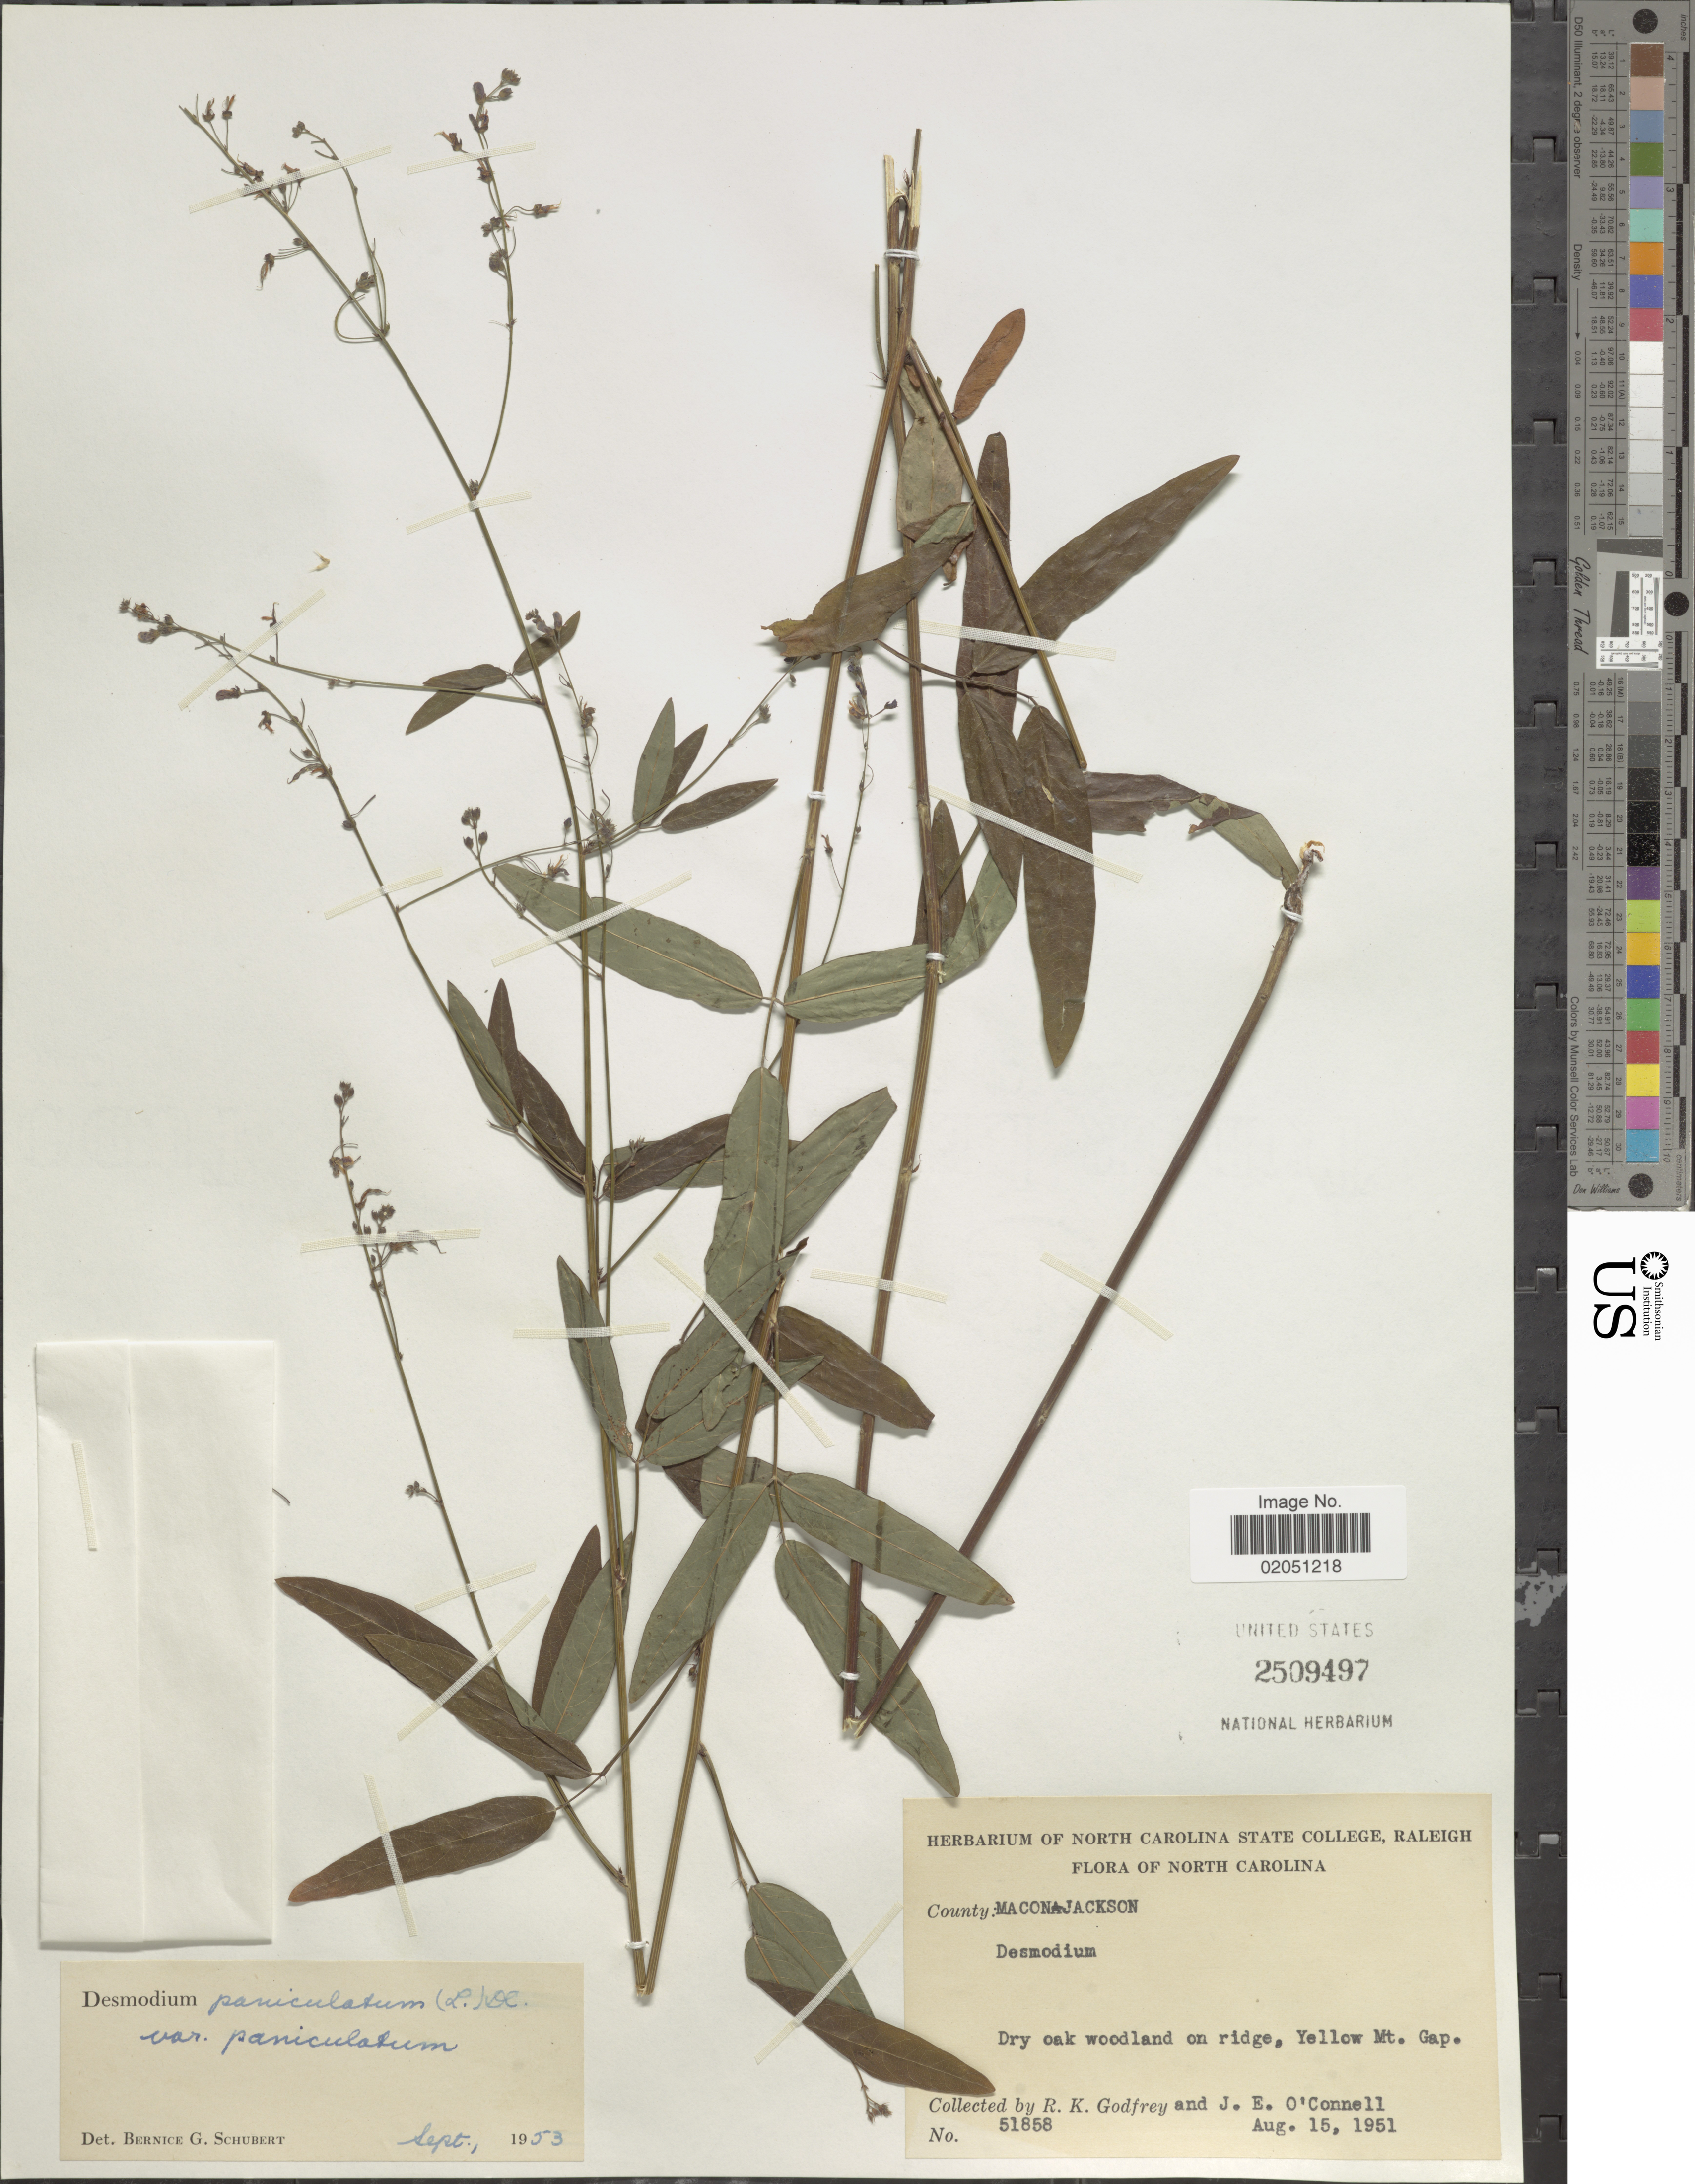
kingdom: Plantae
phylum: Tracheophyta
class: Magnoliopsida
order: Fabales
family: Fabaceae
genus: Desmodium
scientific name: Desmodium paniculatum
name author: (L.) DC.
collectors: R. K. Godfrey & J. O'Connell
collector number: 51858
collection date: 1951-08-15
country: United States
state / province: North Carolina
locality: County: Macon-Jackson, Dry oak woodland on ridge, Yellow Mt Gap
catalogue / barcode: US 2509497